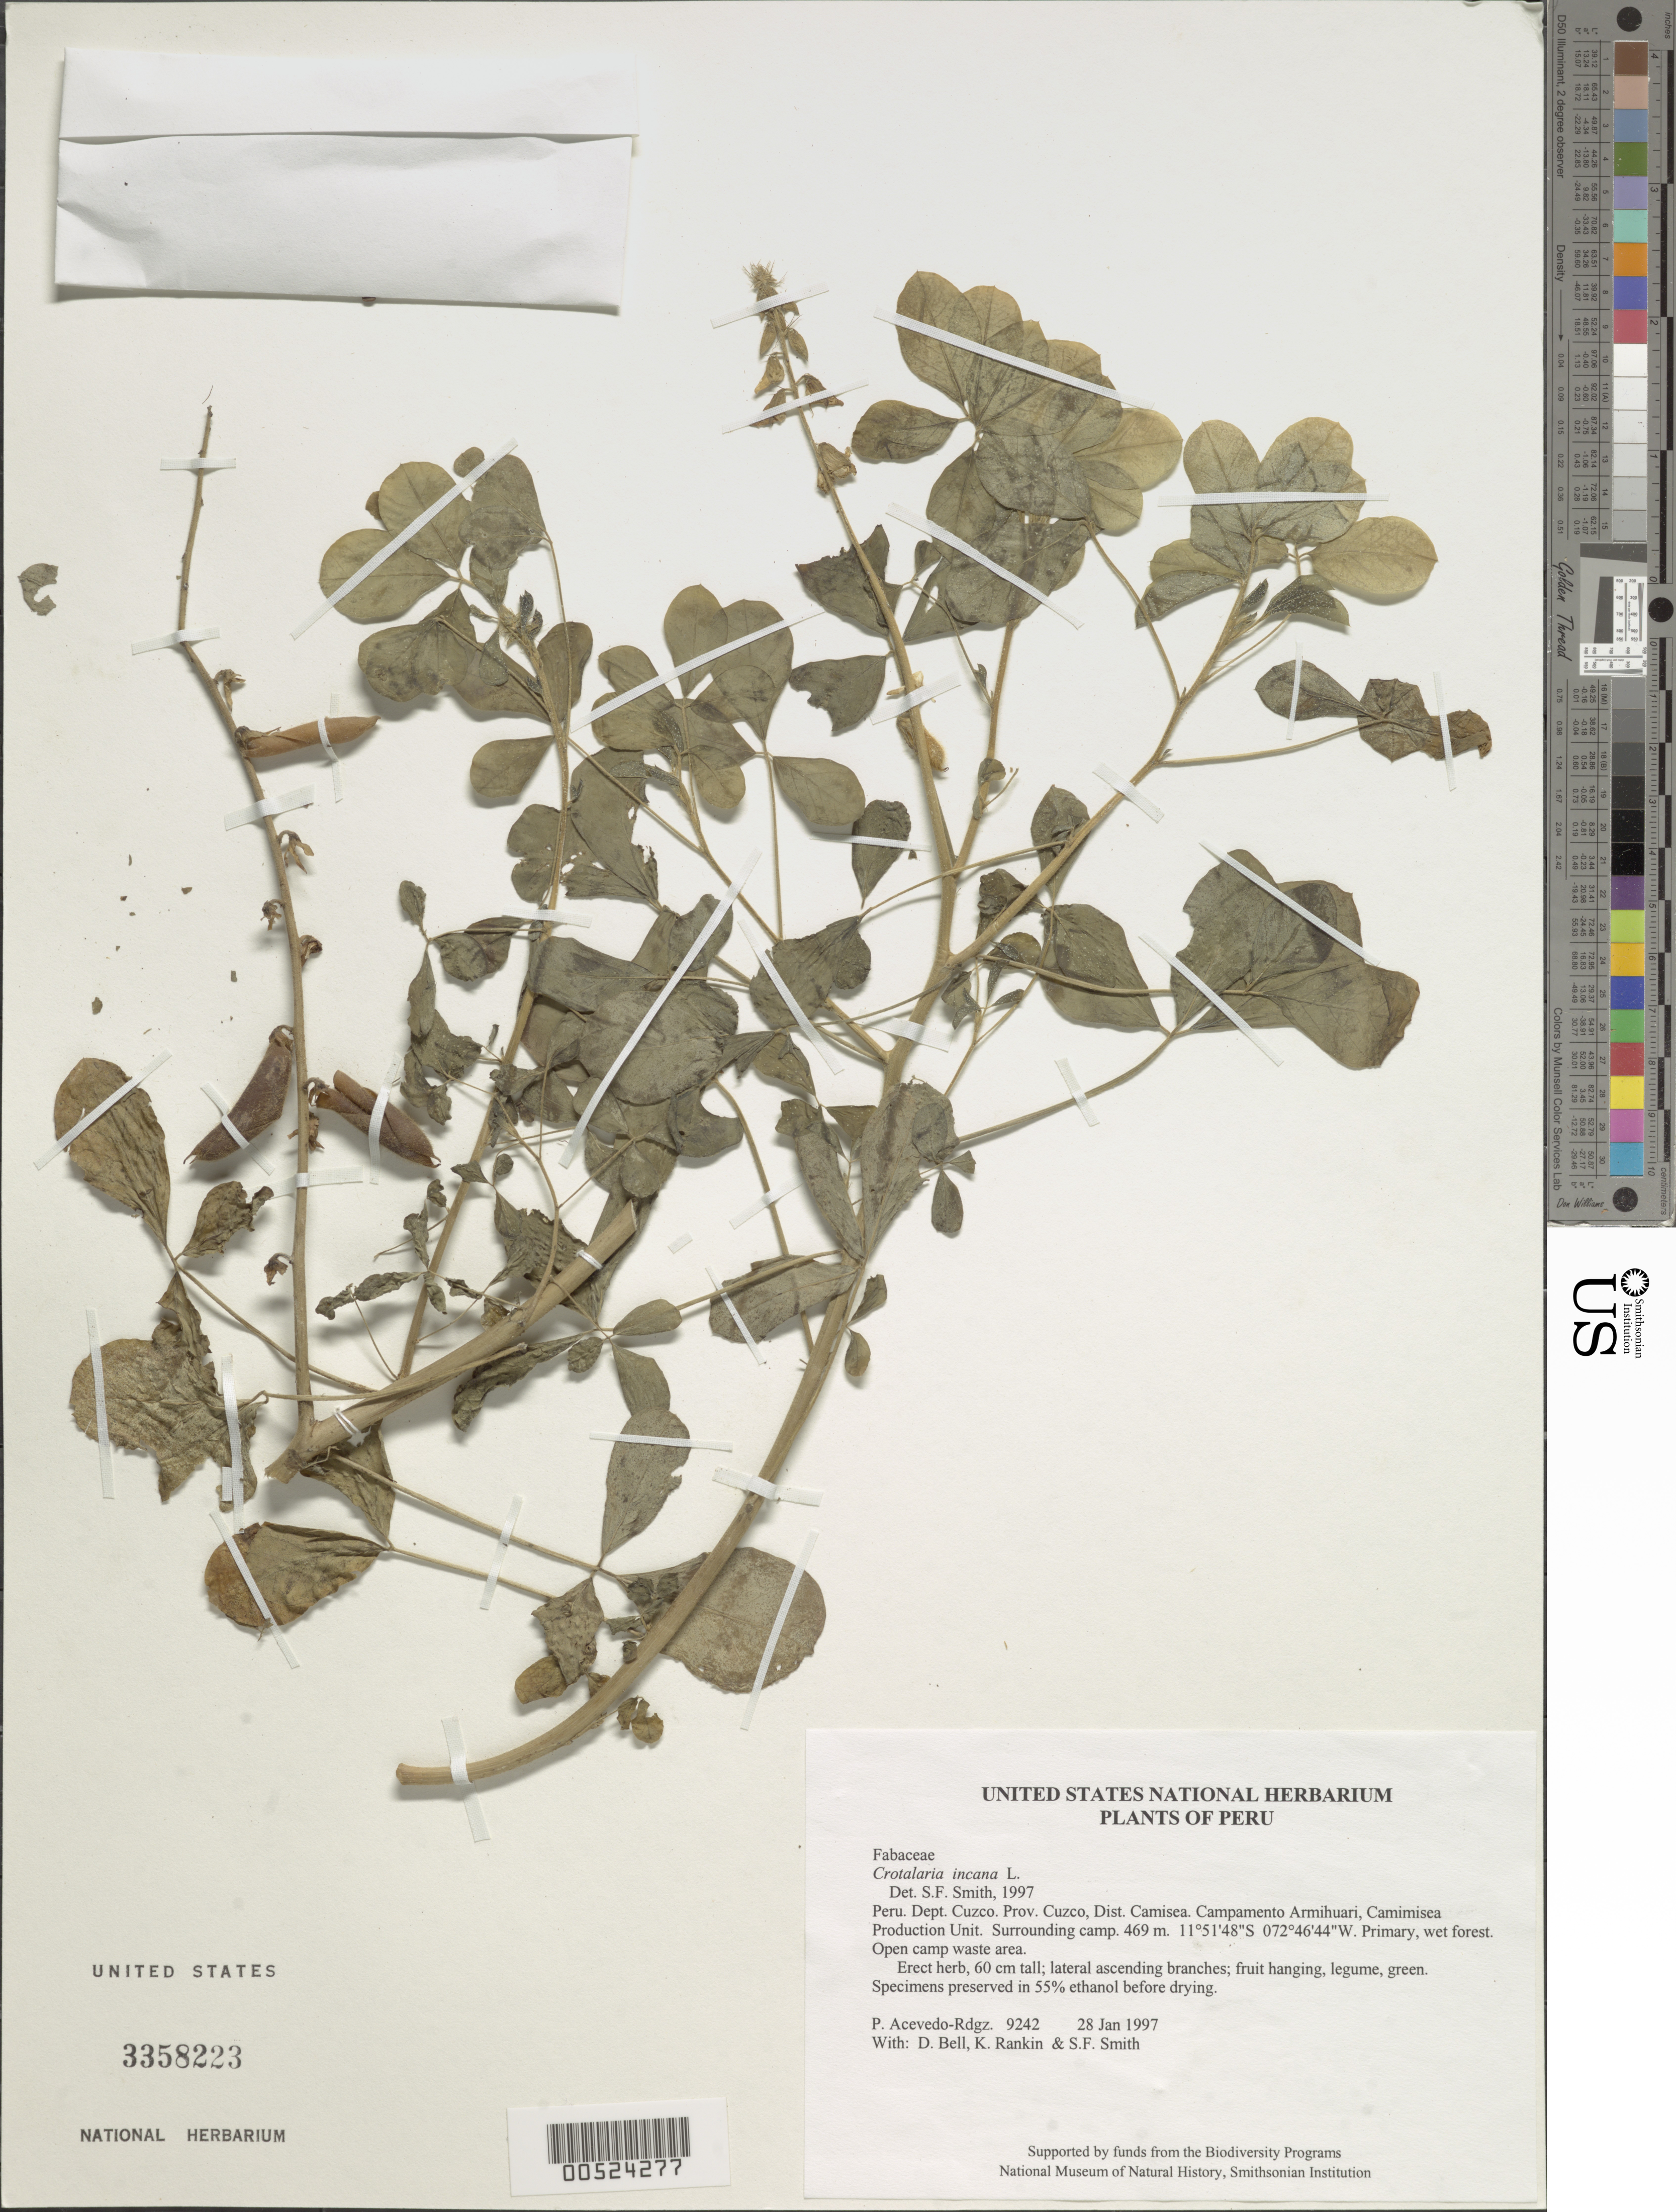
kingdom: Plantae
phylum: Tracheophyta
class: Magnoliopsida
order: Fabales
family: Fabaceae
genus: Crotalaria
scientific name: Crotalaria incana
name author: L.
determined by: Smith, Stephen F., (US), NMNH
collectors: P. Acevedo-Rodr., D. A. Bell, K. B. Rankin & S.F. Smith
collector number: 9242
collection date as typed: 28 Jan 1997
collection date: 1997-01-28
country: Peru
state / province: Cusco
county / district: Cusco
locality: Districto Camisea, Campamento Armihuari, Camimisea Production Unit. Surrounding camp.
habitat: Primary, wet forest. Open camp waste area.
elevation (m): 469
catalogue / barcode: US 3358223